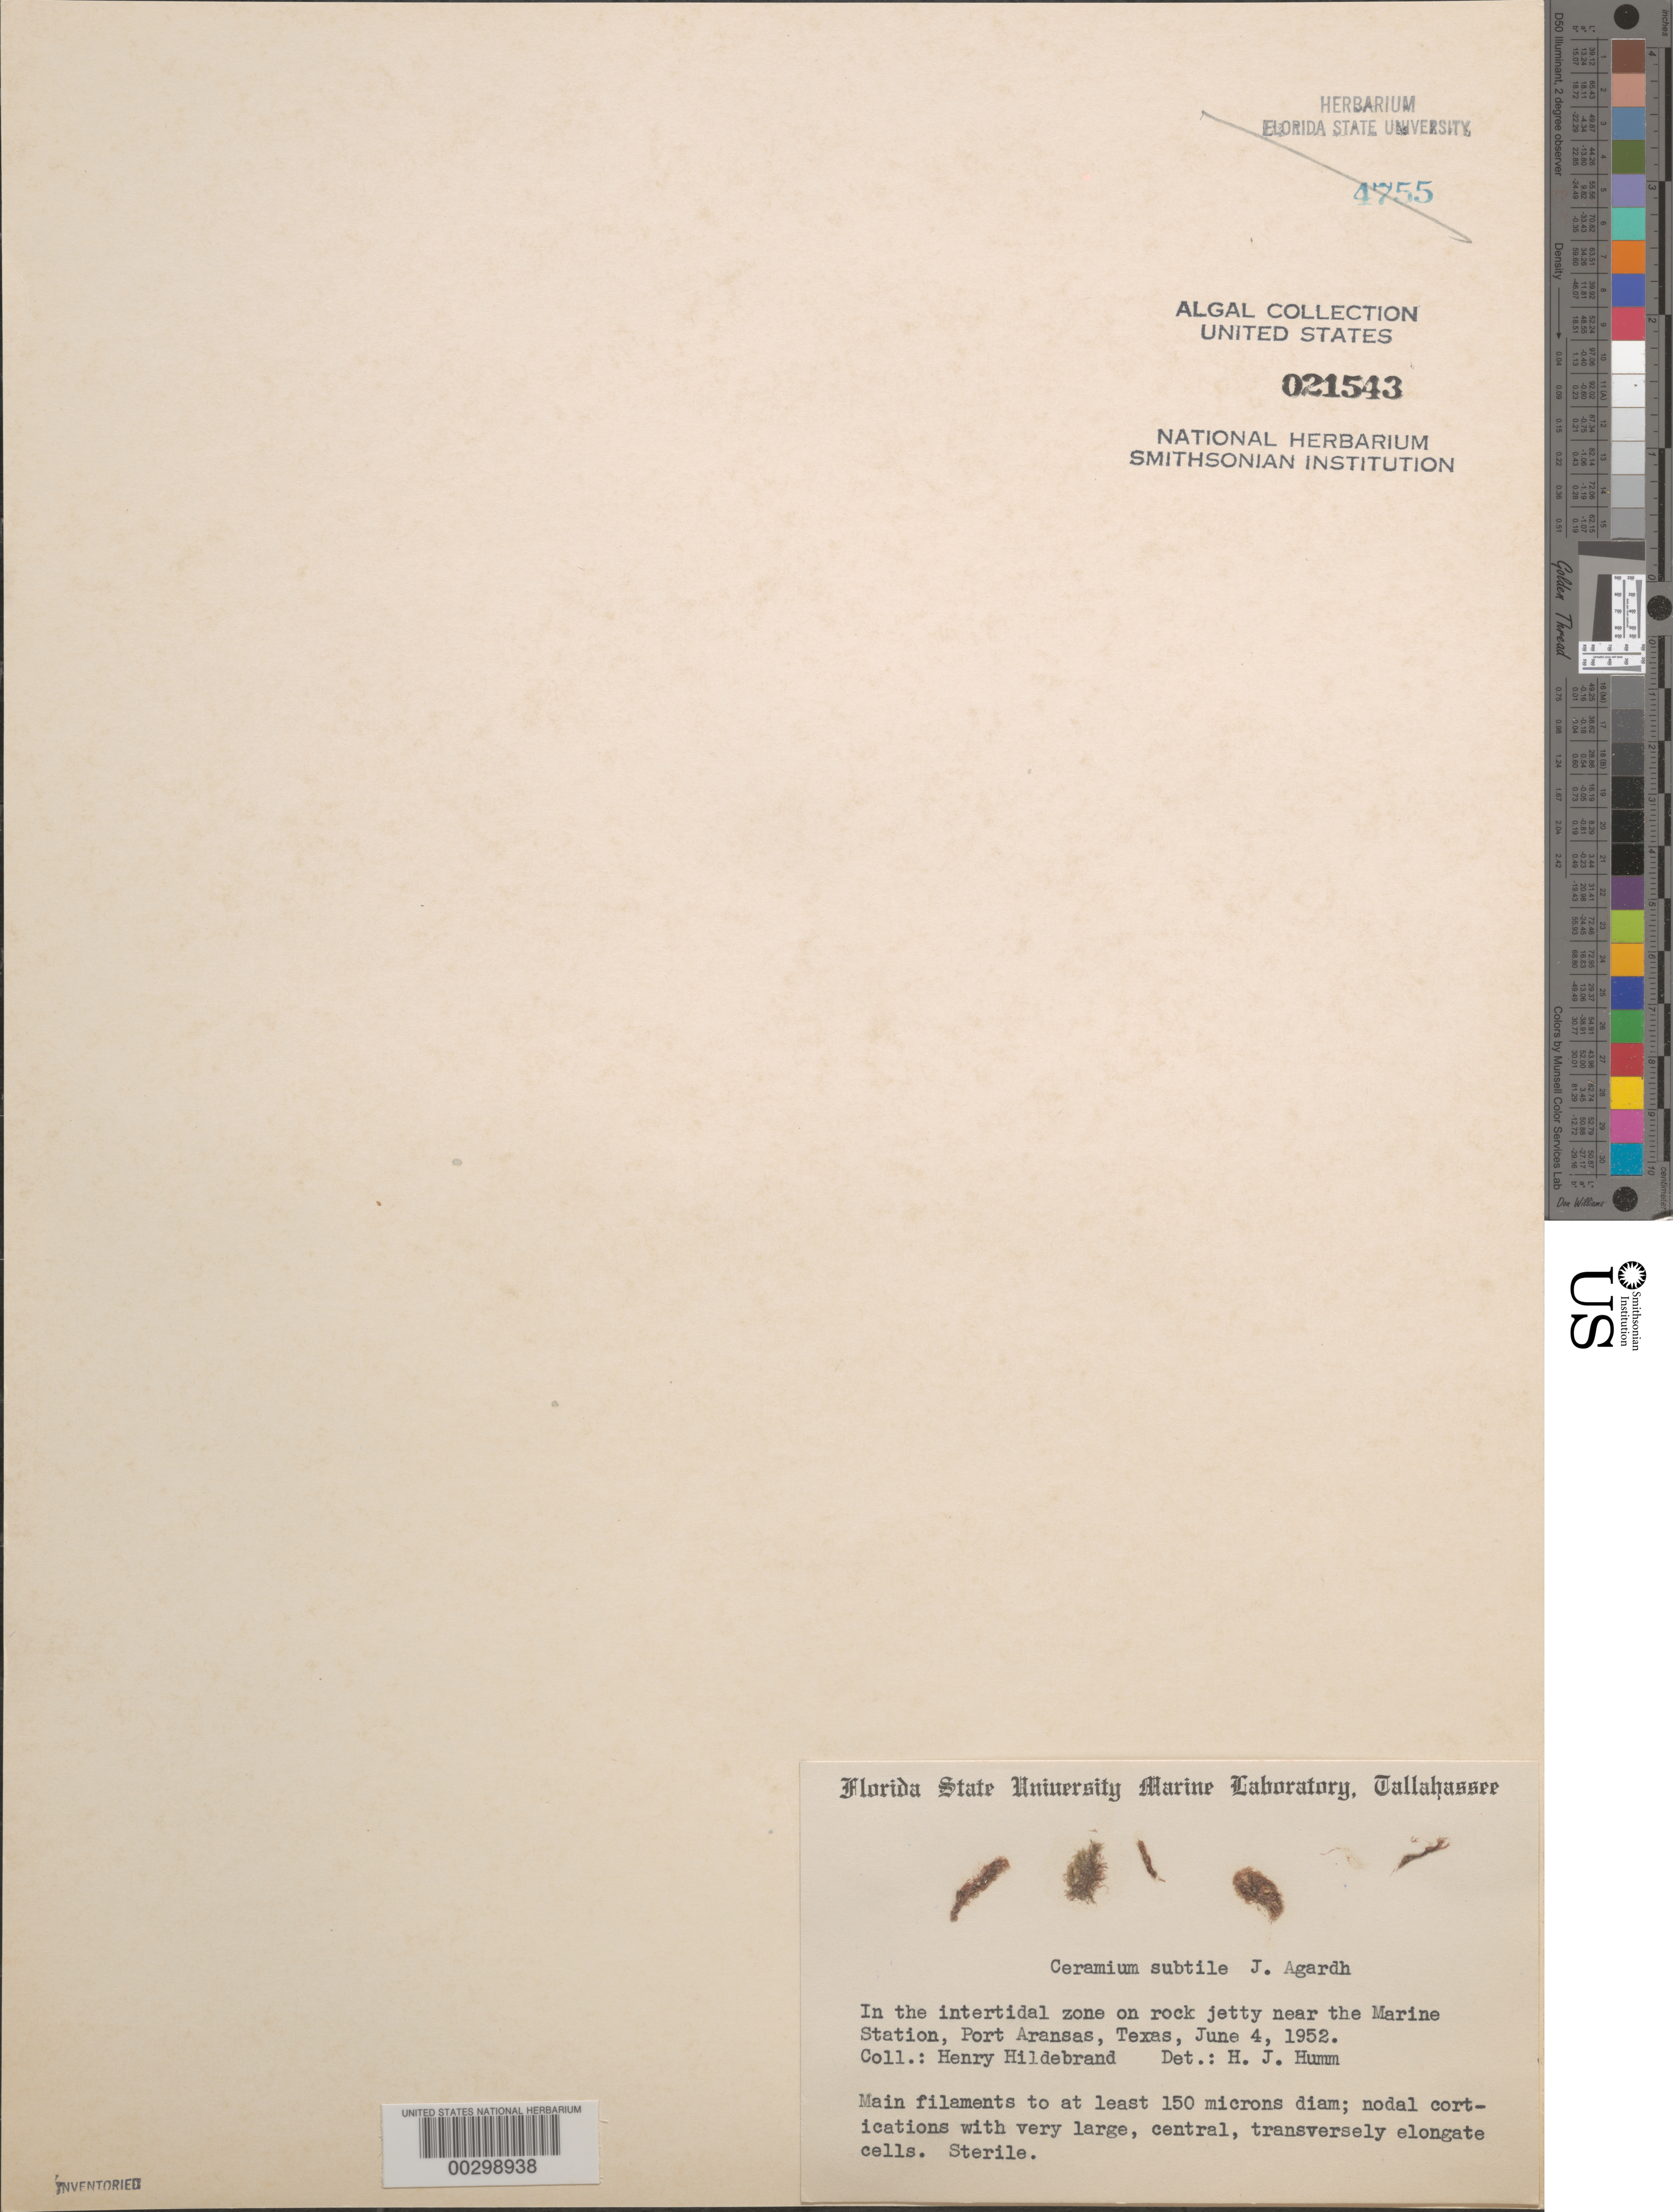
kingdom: Plantae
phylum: Rhodophyta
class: Florideophyceae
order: Ceramiales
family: Ceramiaceae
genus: Ceramium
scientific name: Ceramium subtile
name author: J. Agardh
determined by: Humm, Harold J.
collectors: H. Hildebrand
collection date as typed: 04 Jun 1952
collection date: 1952-06-04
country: United States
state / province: Texas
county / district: Nueces County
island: Mustang Island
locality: Port Aransas, near Texas Institute of Marine Science Laboratory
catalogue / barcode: US 21543